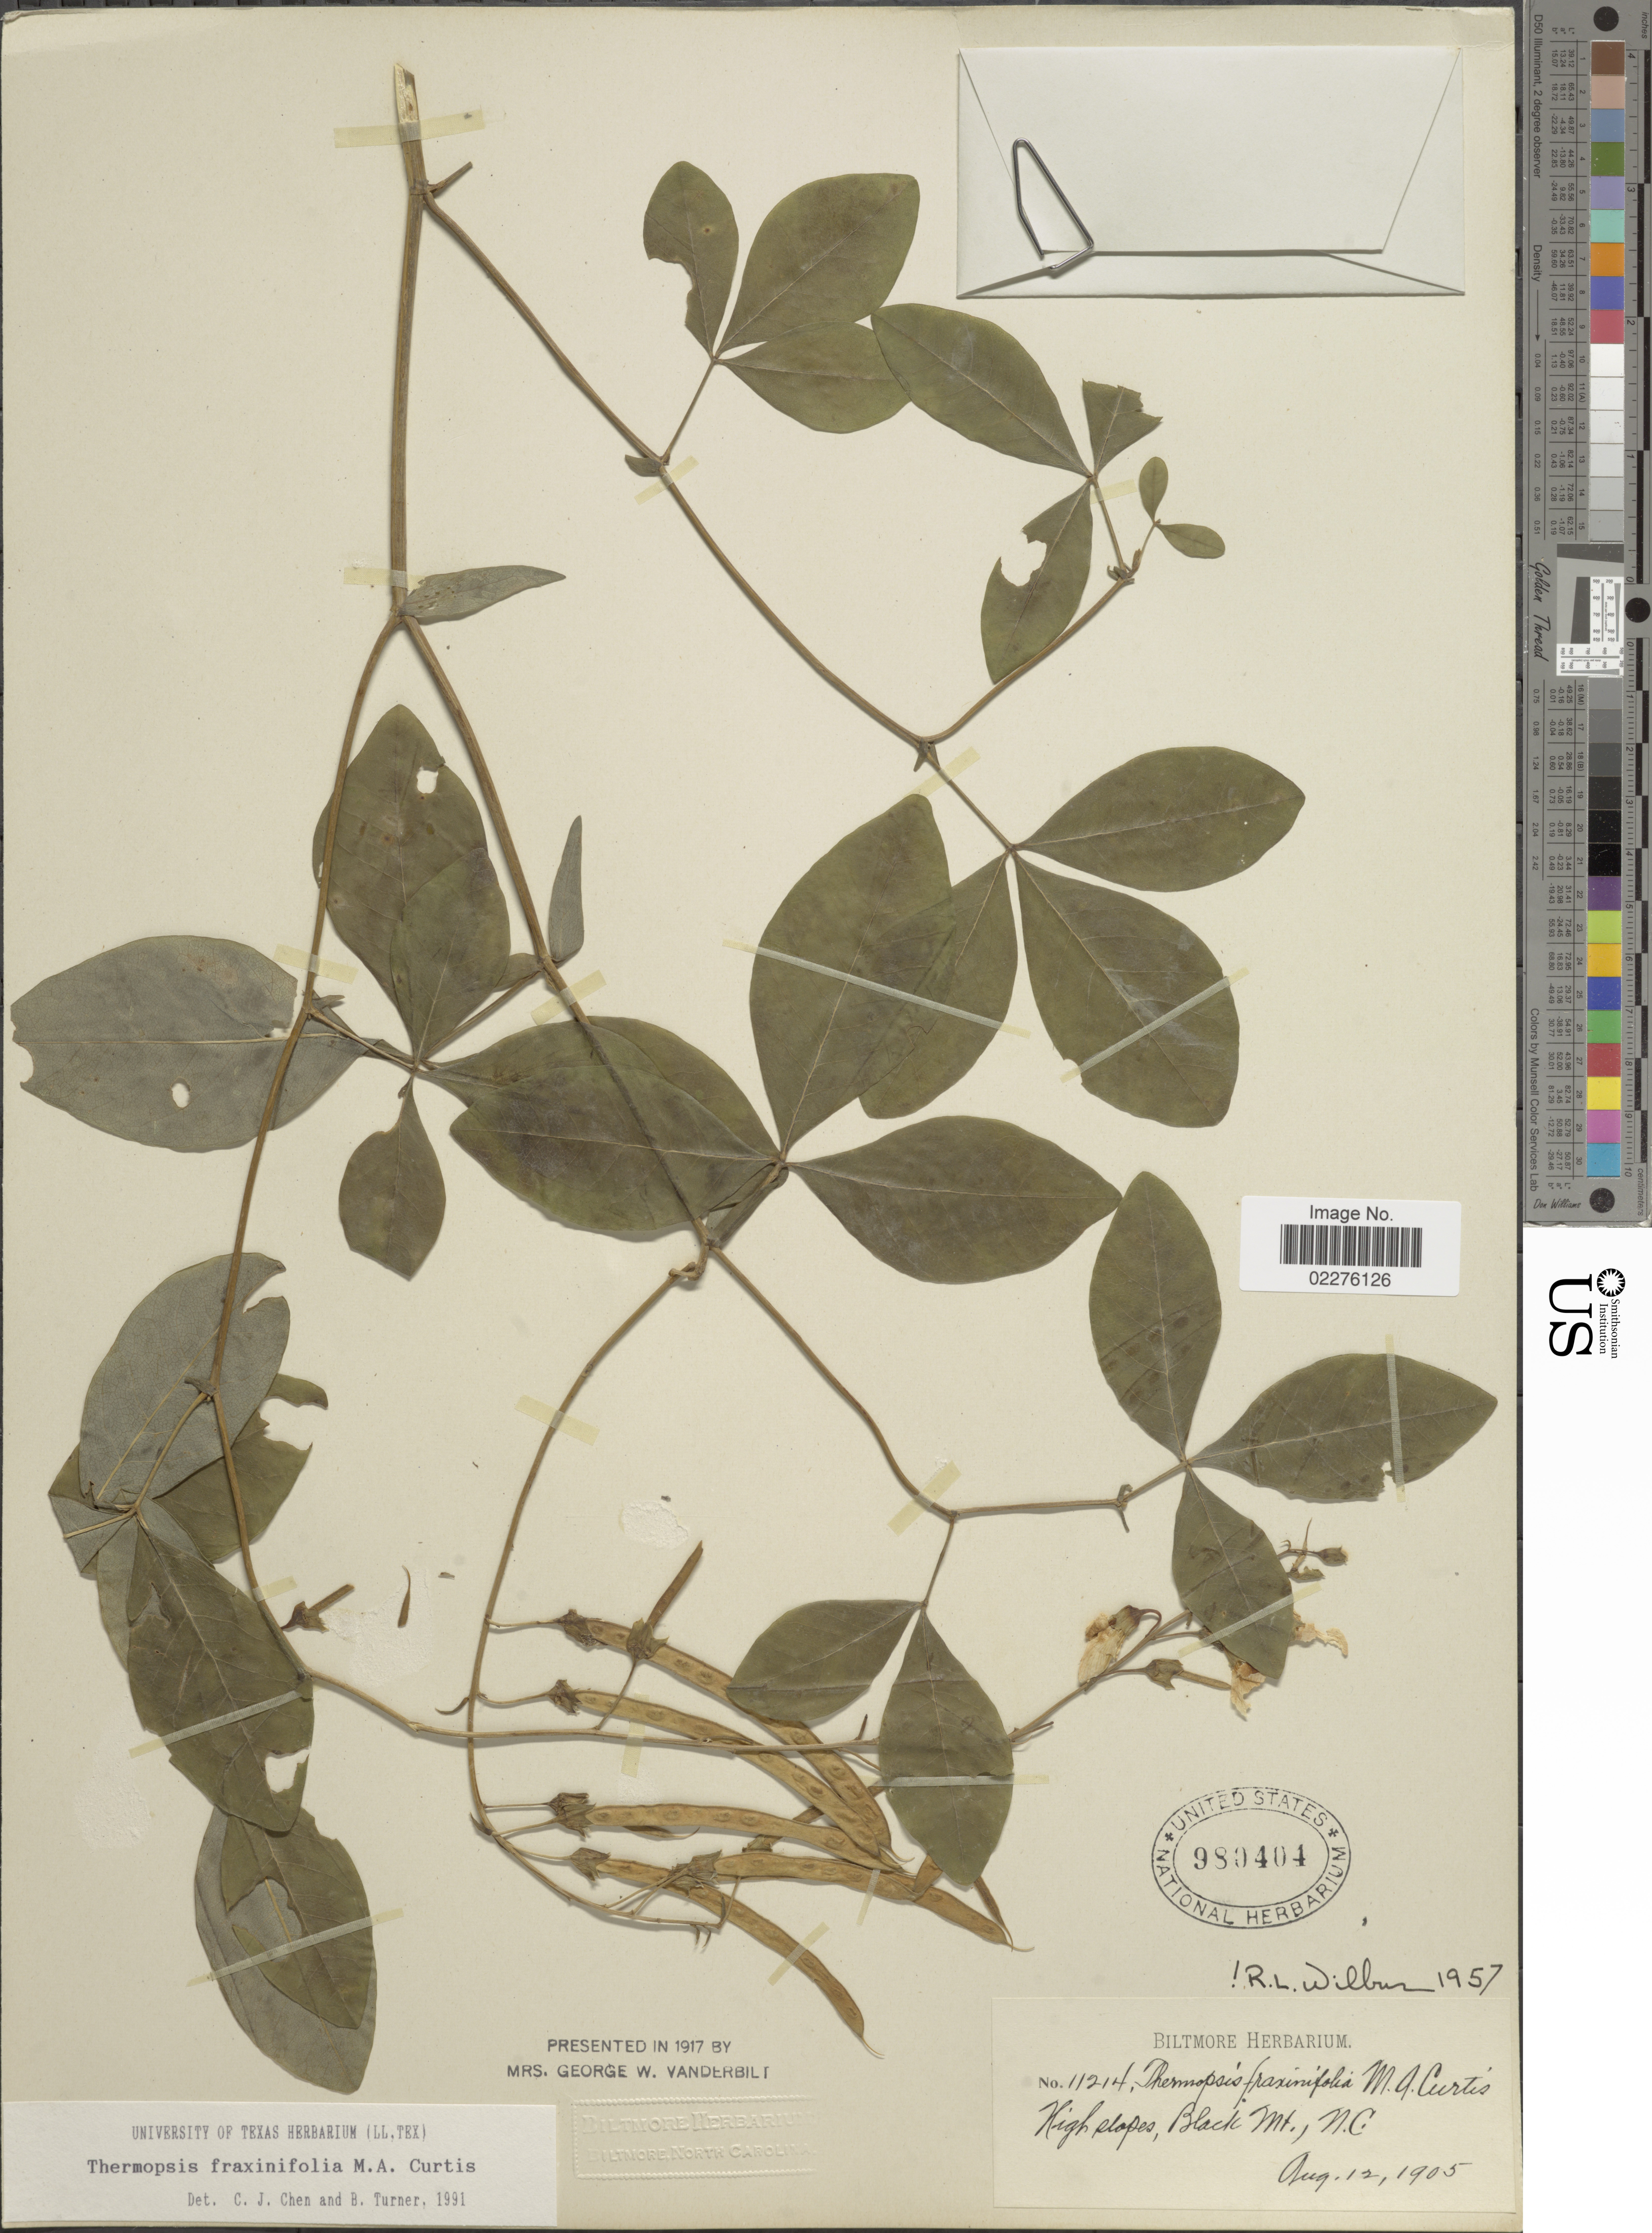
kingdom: Plantae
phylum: Tracheophyta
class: Magnoliopsida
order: Fabales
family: Fabaceae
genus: Thermopsis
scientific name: Thermopsis fraxinifolia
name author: M.A. Curtis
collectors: ex herb. Biltmore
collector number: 11214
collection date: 1905-08-12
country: United States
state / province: North Carolina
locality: High slopes, Black Mt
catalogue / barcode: US 980404